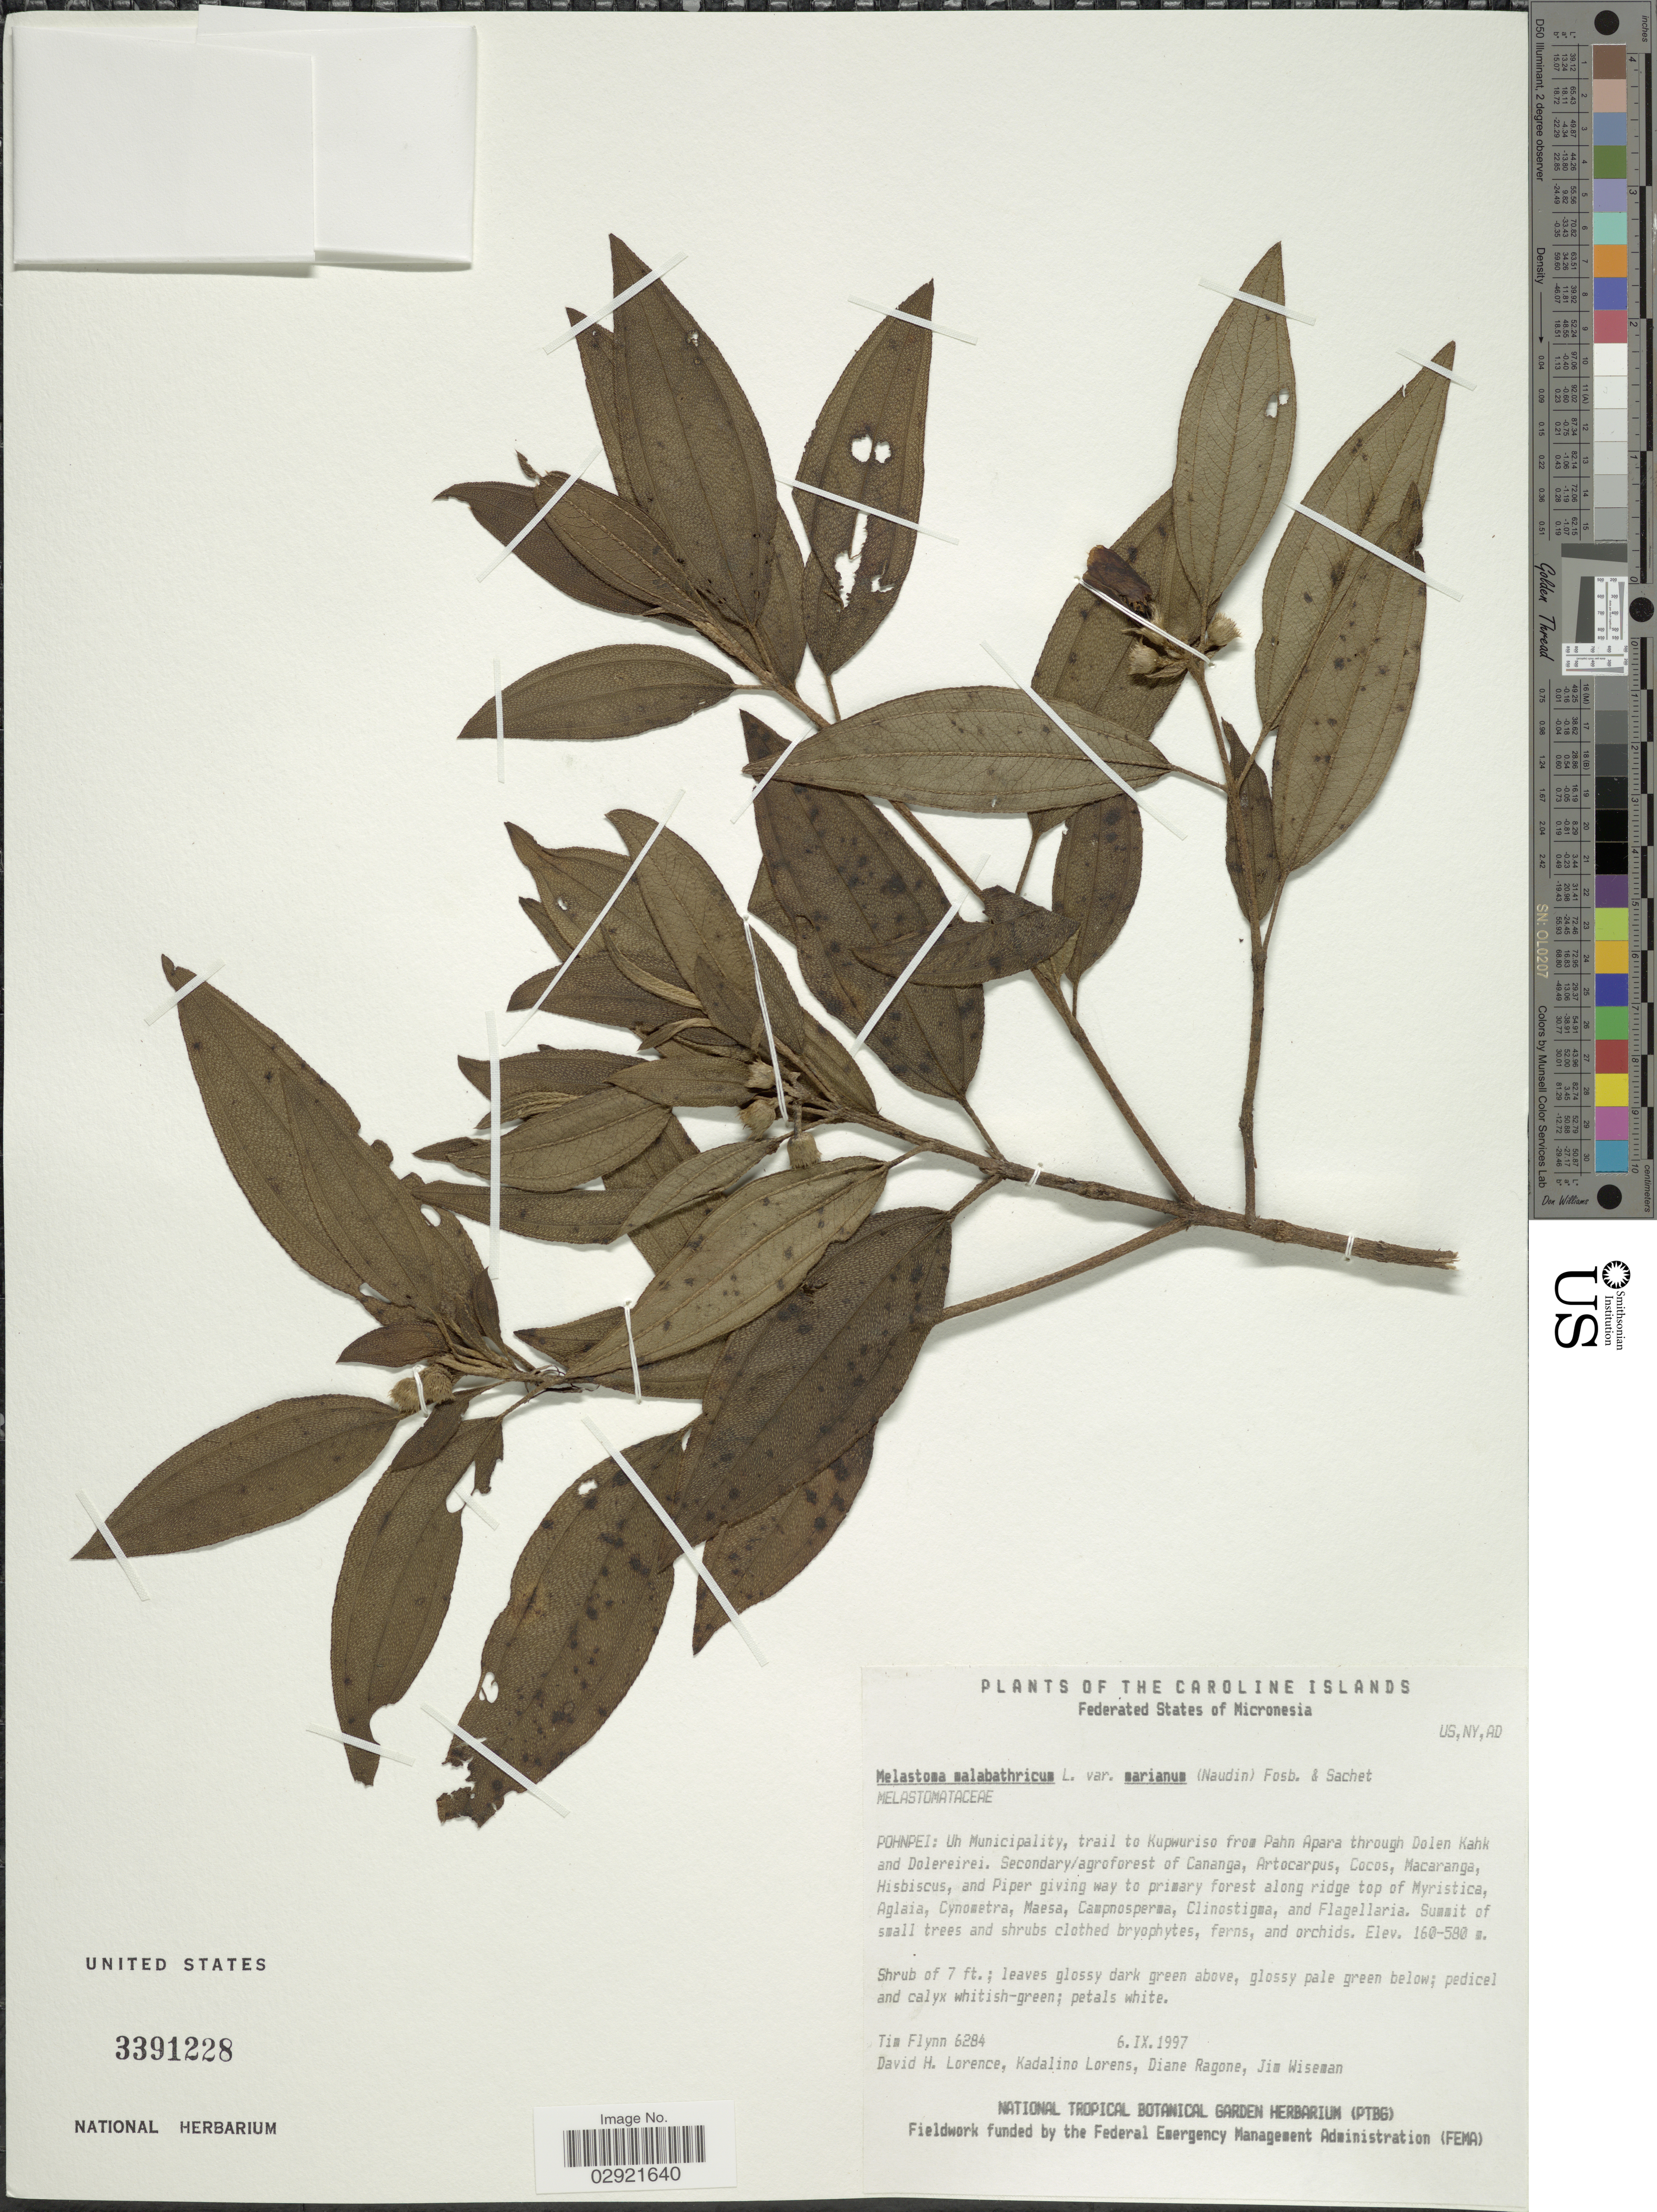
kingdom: Plantae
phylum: Tracheophyta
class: Magnoliopsida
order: Myrtales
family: Melastomataceae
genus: Melastoma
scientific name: Melastoma malabathricum var. marianum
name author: (Naudin) Fosberg & Sachet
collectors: T. Flynn, D. Lorence, K. Lorens, D. Ragone & J. Wiseman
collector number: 6284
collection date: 1997-09-06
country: Micronesia, Federated States of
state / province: Pohnpei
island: Pohnpei [Ponape]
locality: Caroline Islands. Pohnpei: Uh Municipality, trail to Kupwuriso from Pahn Apara through Dolen Kahn and Dolereirei.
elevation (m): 160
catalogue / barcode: US 3391228